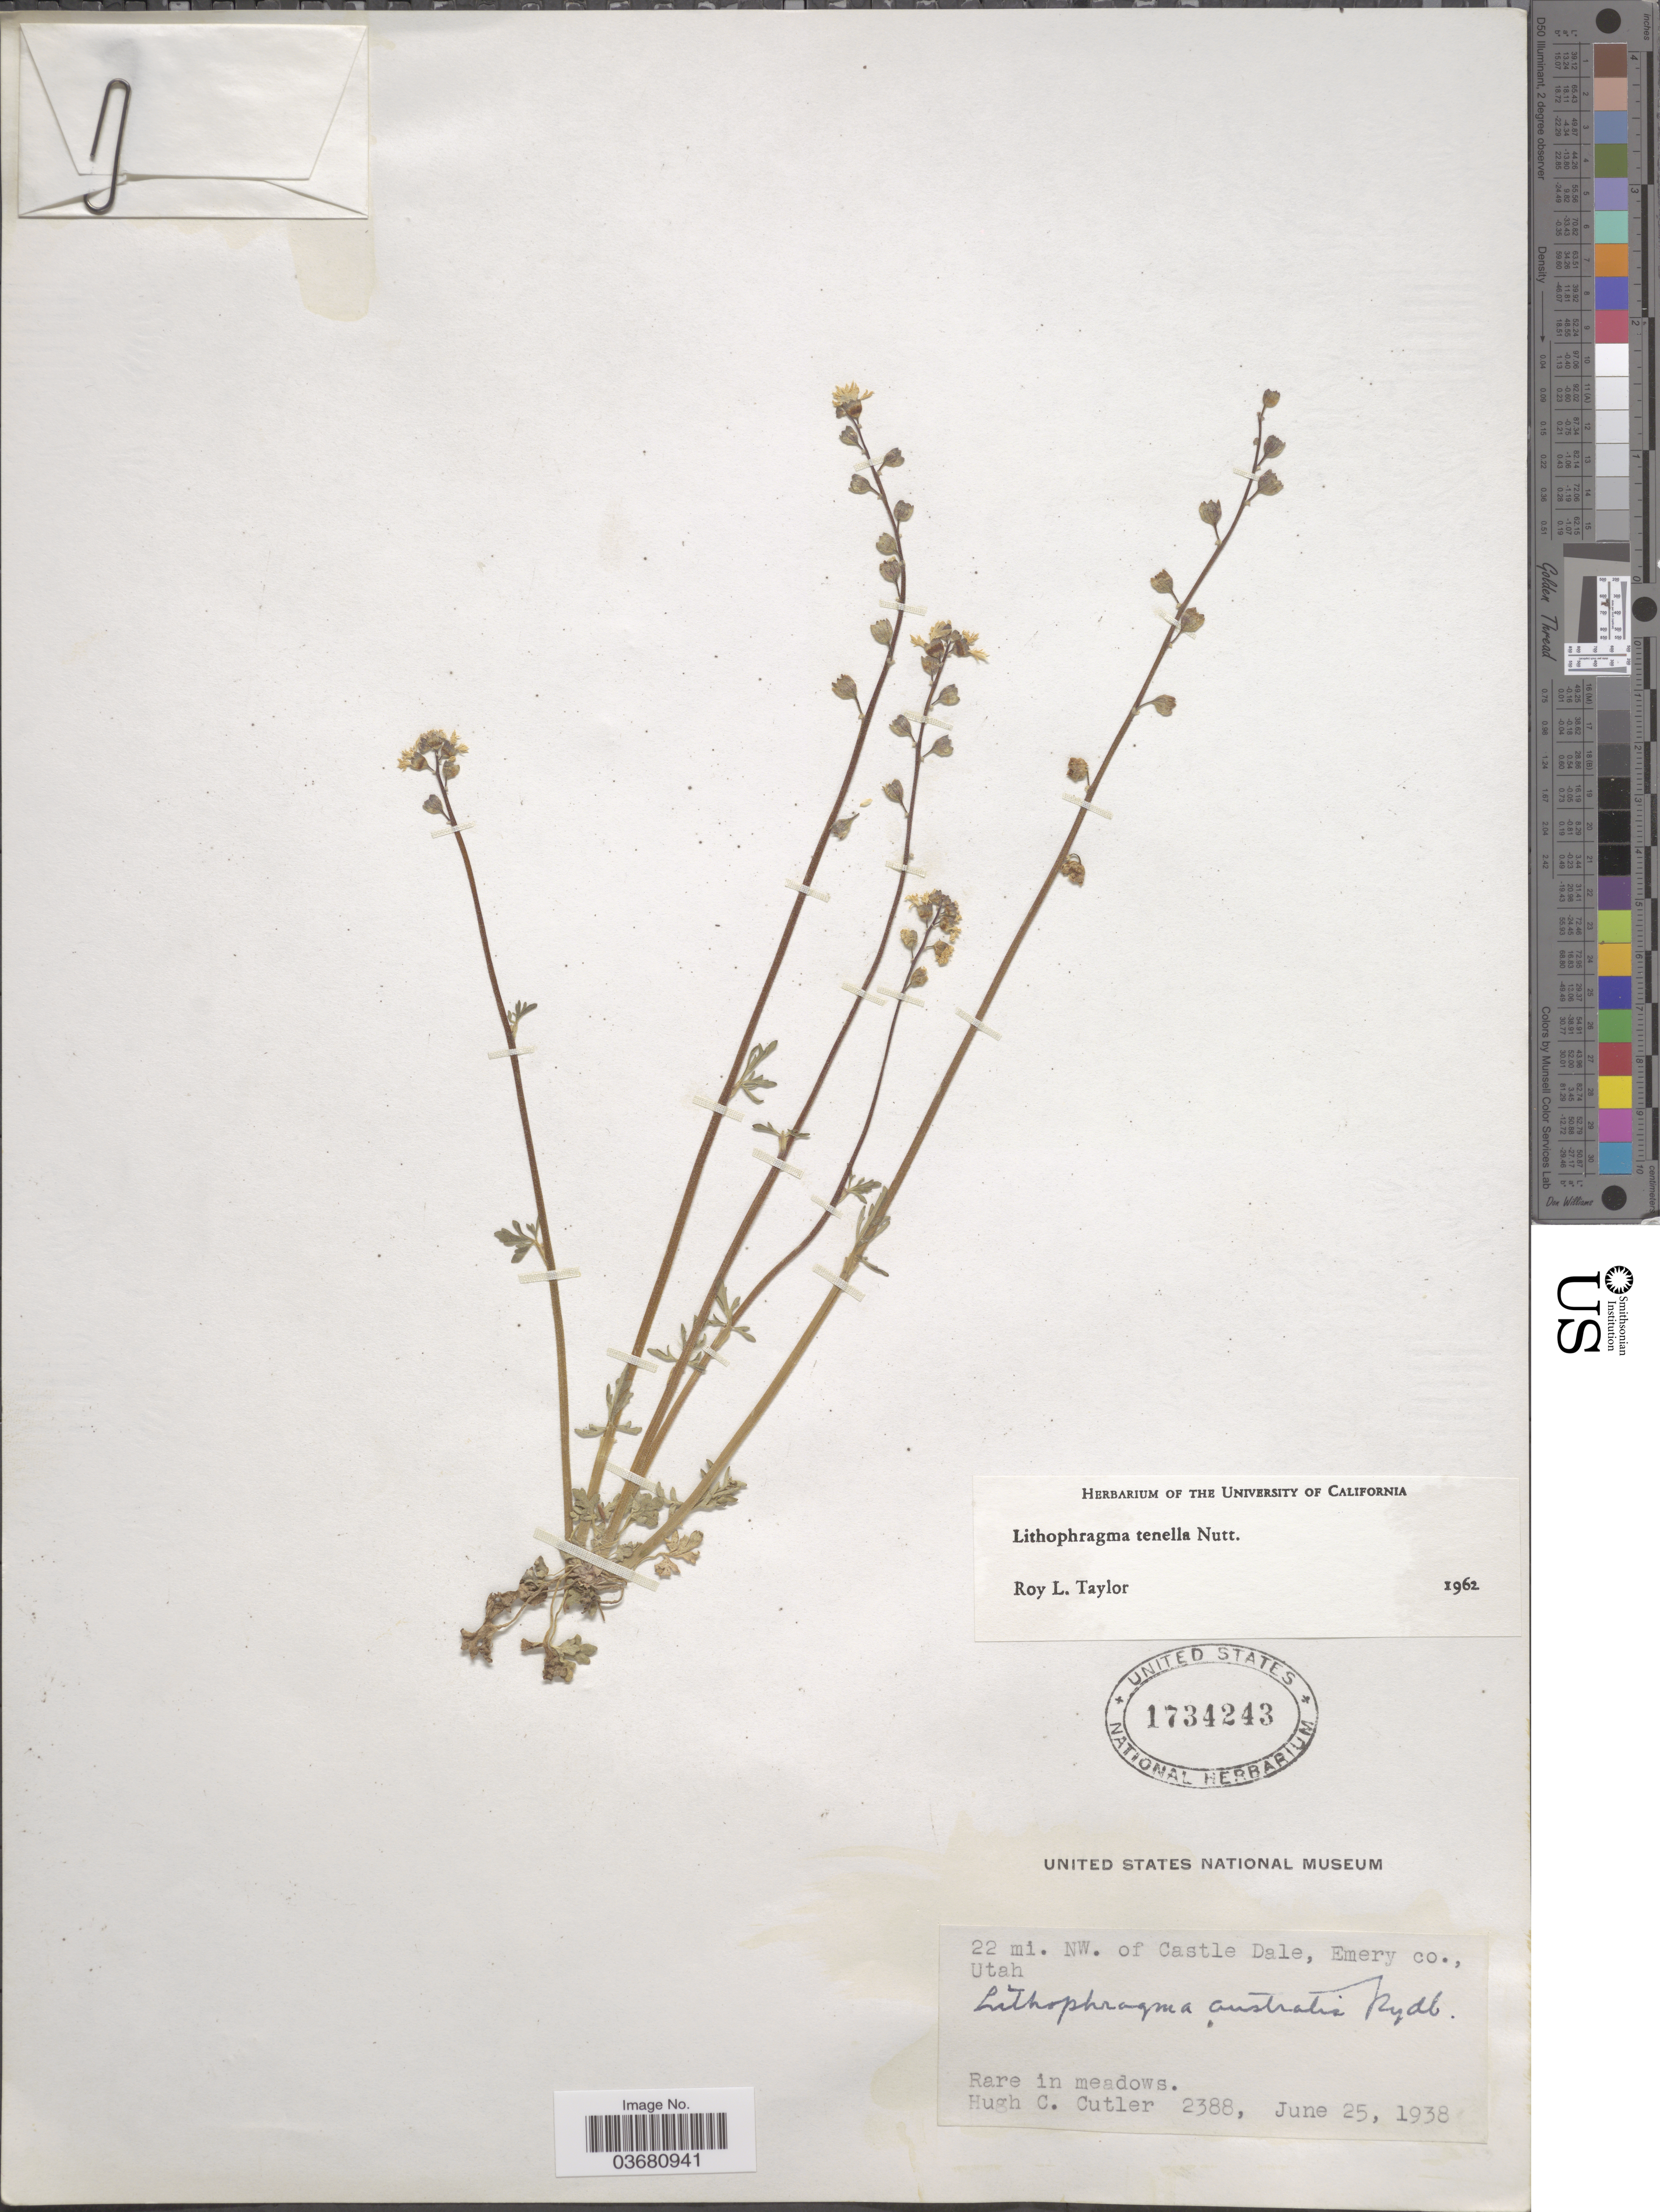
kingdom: Plantae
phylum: Tracheophyta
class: Magnoliopsida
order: Saxifragales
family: Saxifragaceae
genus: Lithophragma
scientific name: Lithophragma tenellum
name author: Nutt.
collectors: H. C. Cutler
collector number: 2388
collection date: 1938-06-25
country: United States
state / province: Utah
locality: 22 mi. NW. of Castle Dale, Emery co.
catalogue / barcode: US 1734243